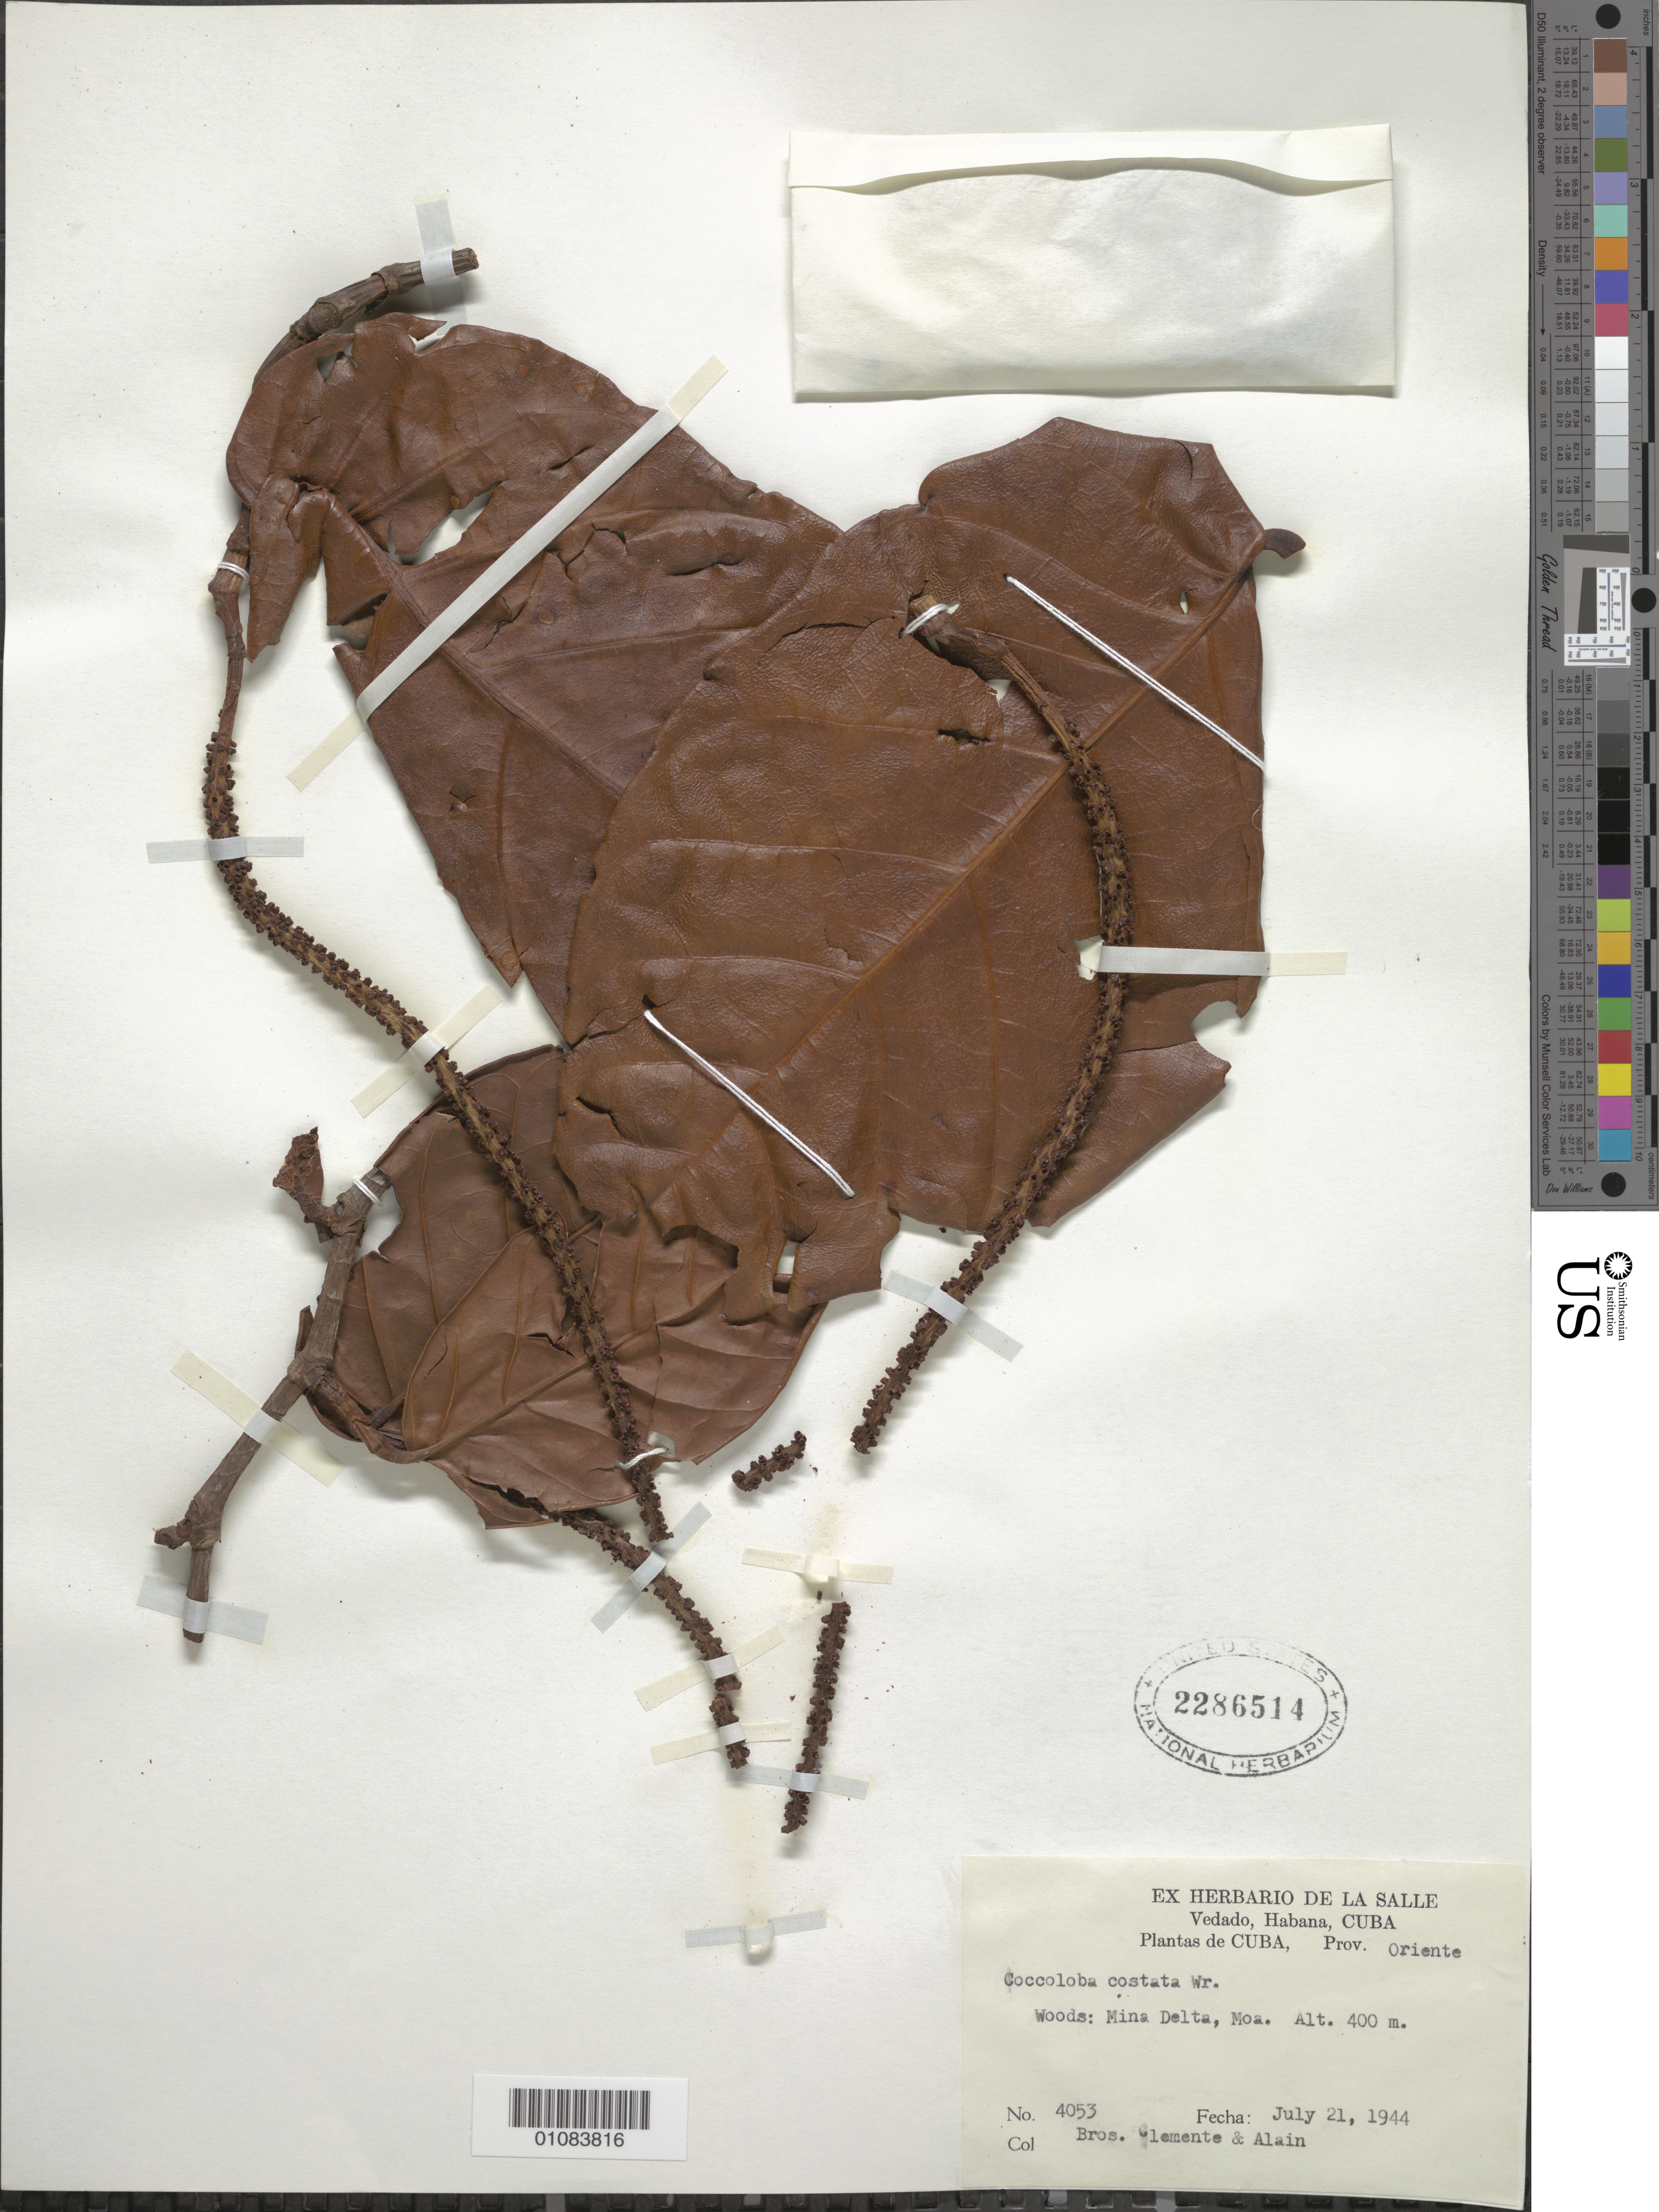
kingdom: Plantae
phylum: Tracheophyta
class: Magnoliopsida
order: Caryophyllales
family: Polygonaceae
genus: Coccoloba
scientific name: Coccoloba costata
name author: C. Wright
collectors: Bro. Clemente & A. H. Liogier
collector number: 4053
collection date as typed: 21 Jul 1944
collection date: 1944-07-21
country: Cuba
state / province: Holguín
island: Cuba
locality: Woods: Mina Delta, Moa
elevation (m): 400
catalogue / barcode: US 2286514